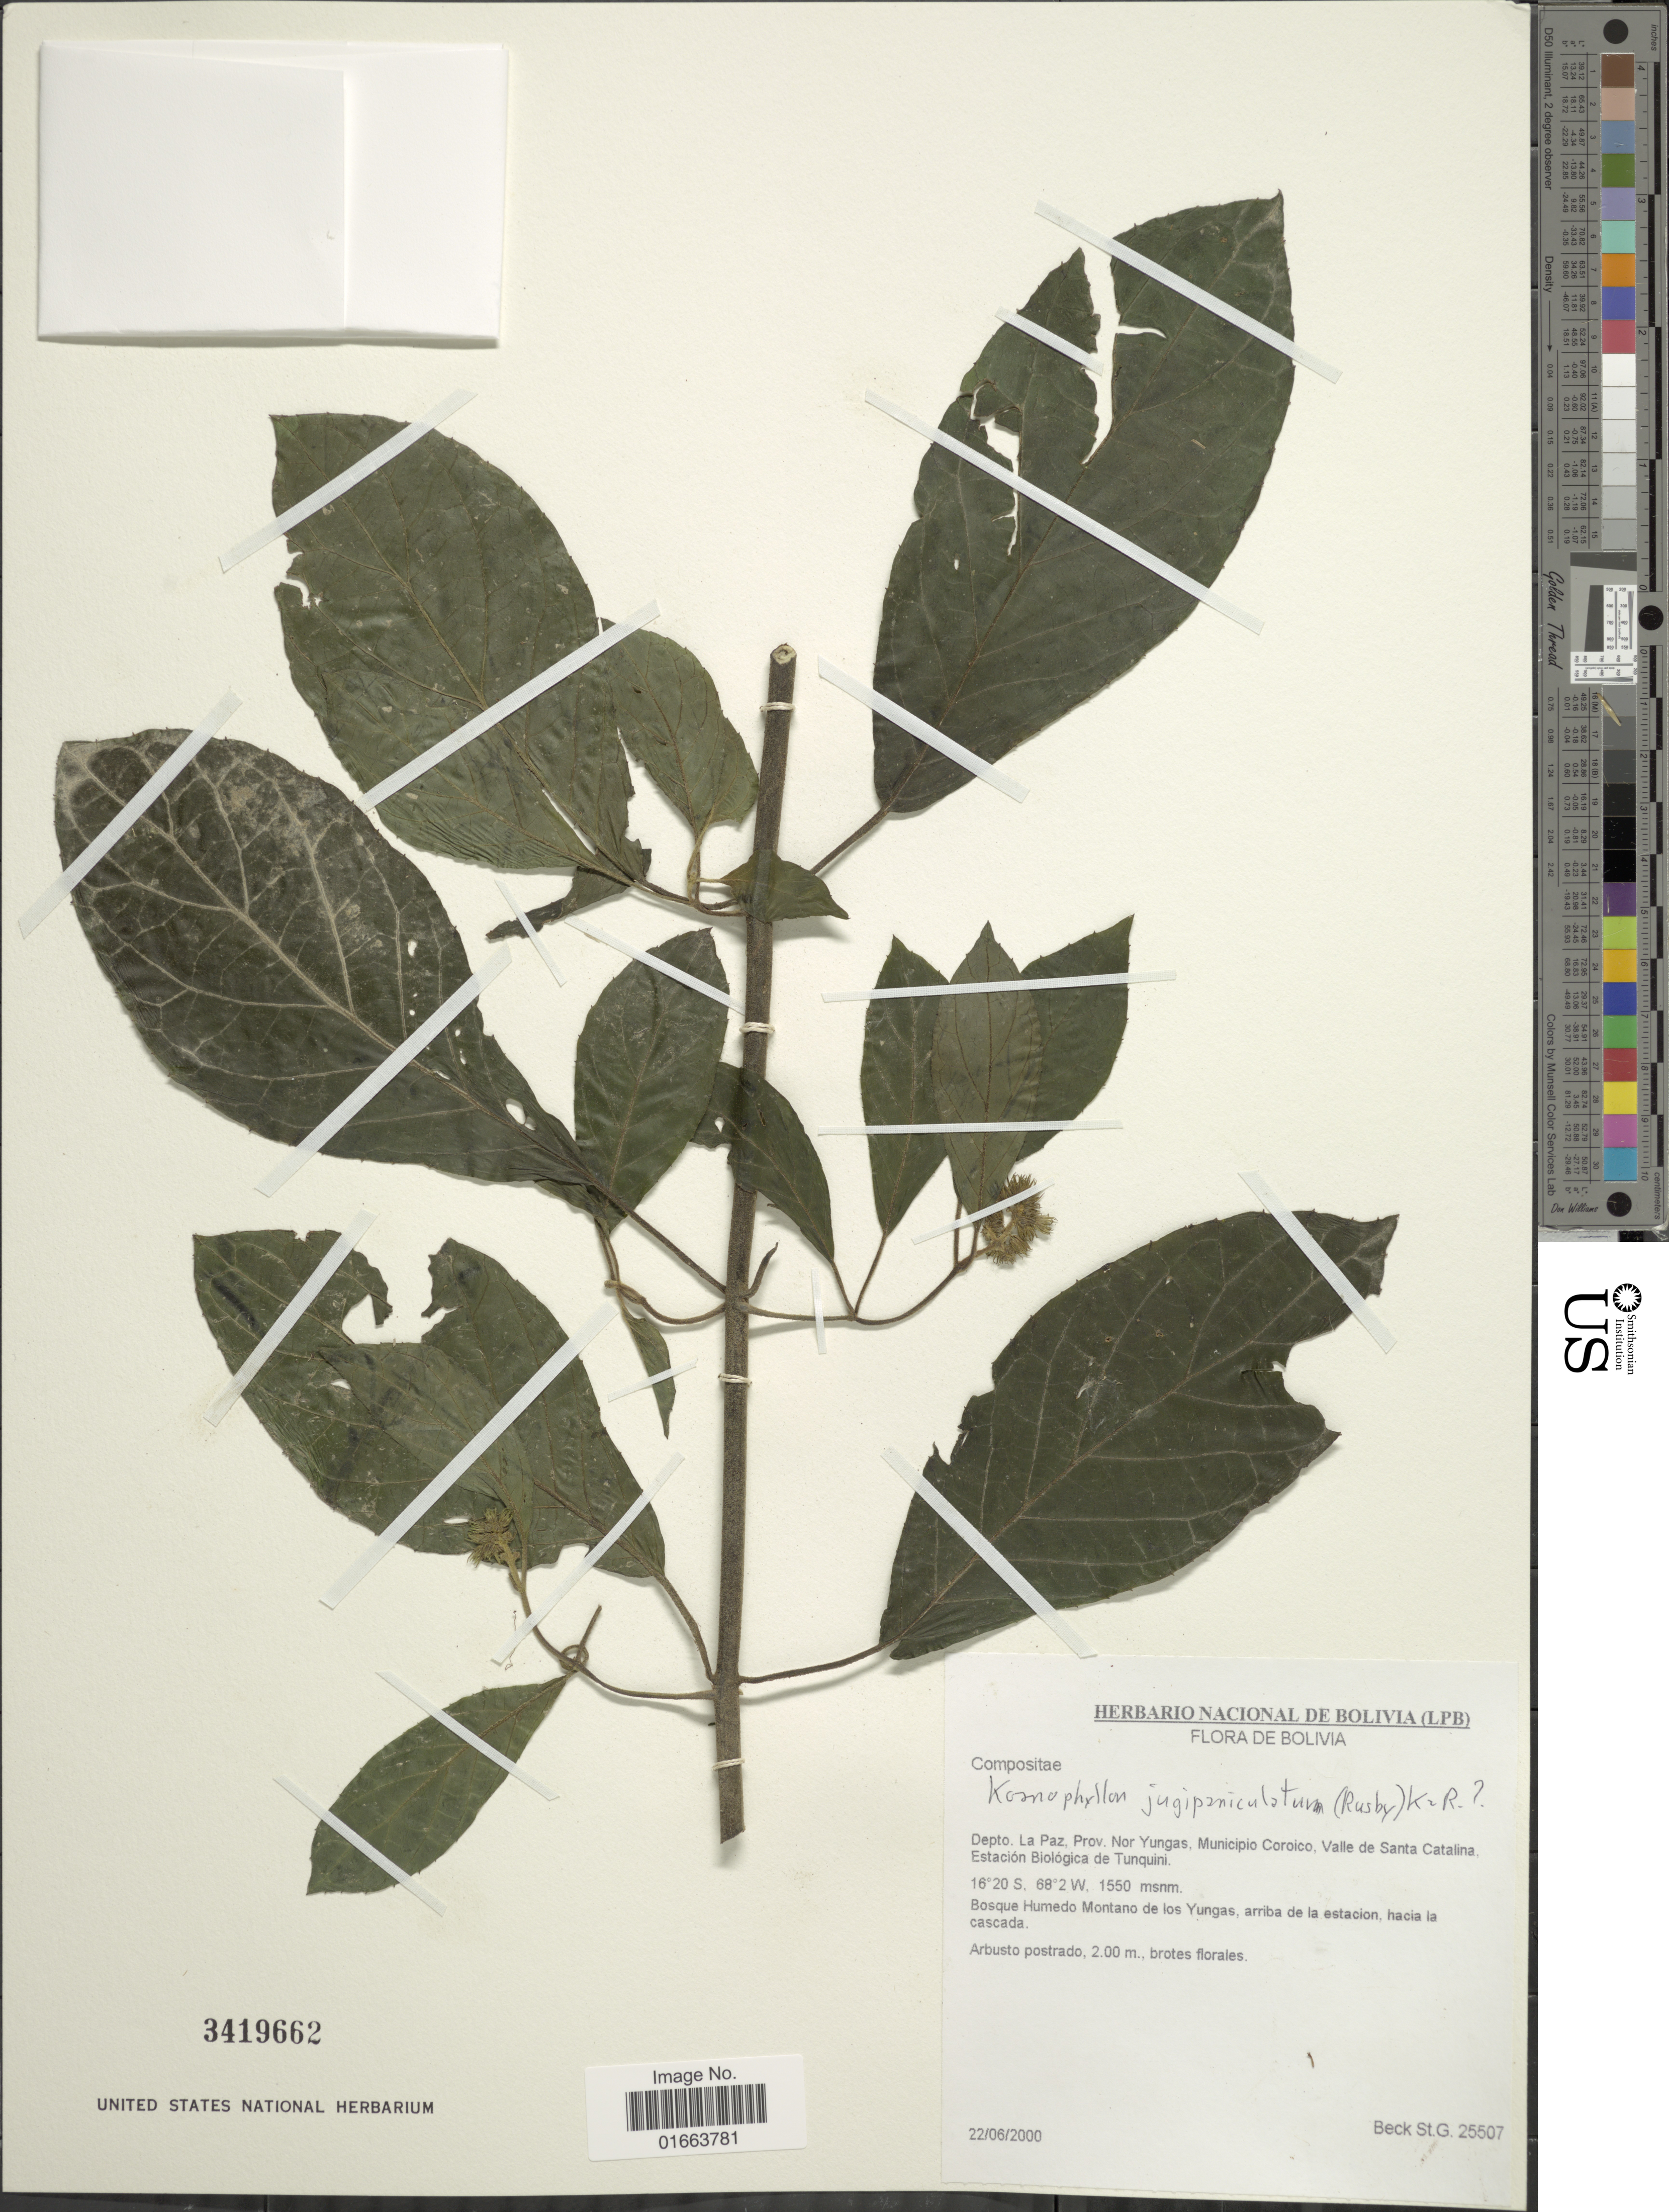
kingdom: Plantae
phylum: Tracheophyta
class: Magnoliopsida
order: Asterales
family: Asteraceae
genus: Koanophyllon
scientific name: Koanophyllon jugipaniculatum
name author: (Rusby) R.M. King & H. Rob.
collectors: S. G. Beck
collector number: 25507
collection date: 2000-06-22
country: Bolivia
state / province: La Paz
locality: Prov. Nor Yungas, Municipio Coroico, Valle de Santa Catalina, Estación Biológica de Tunquini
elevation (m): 1550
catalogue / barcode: US 3419662